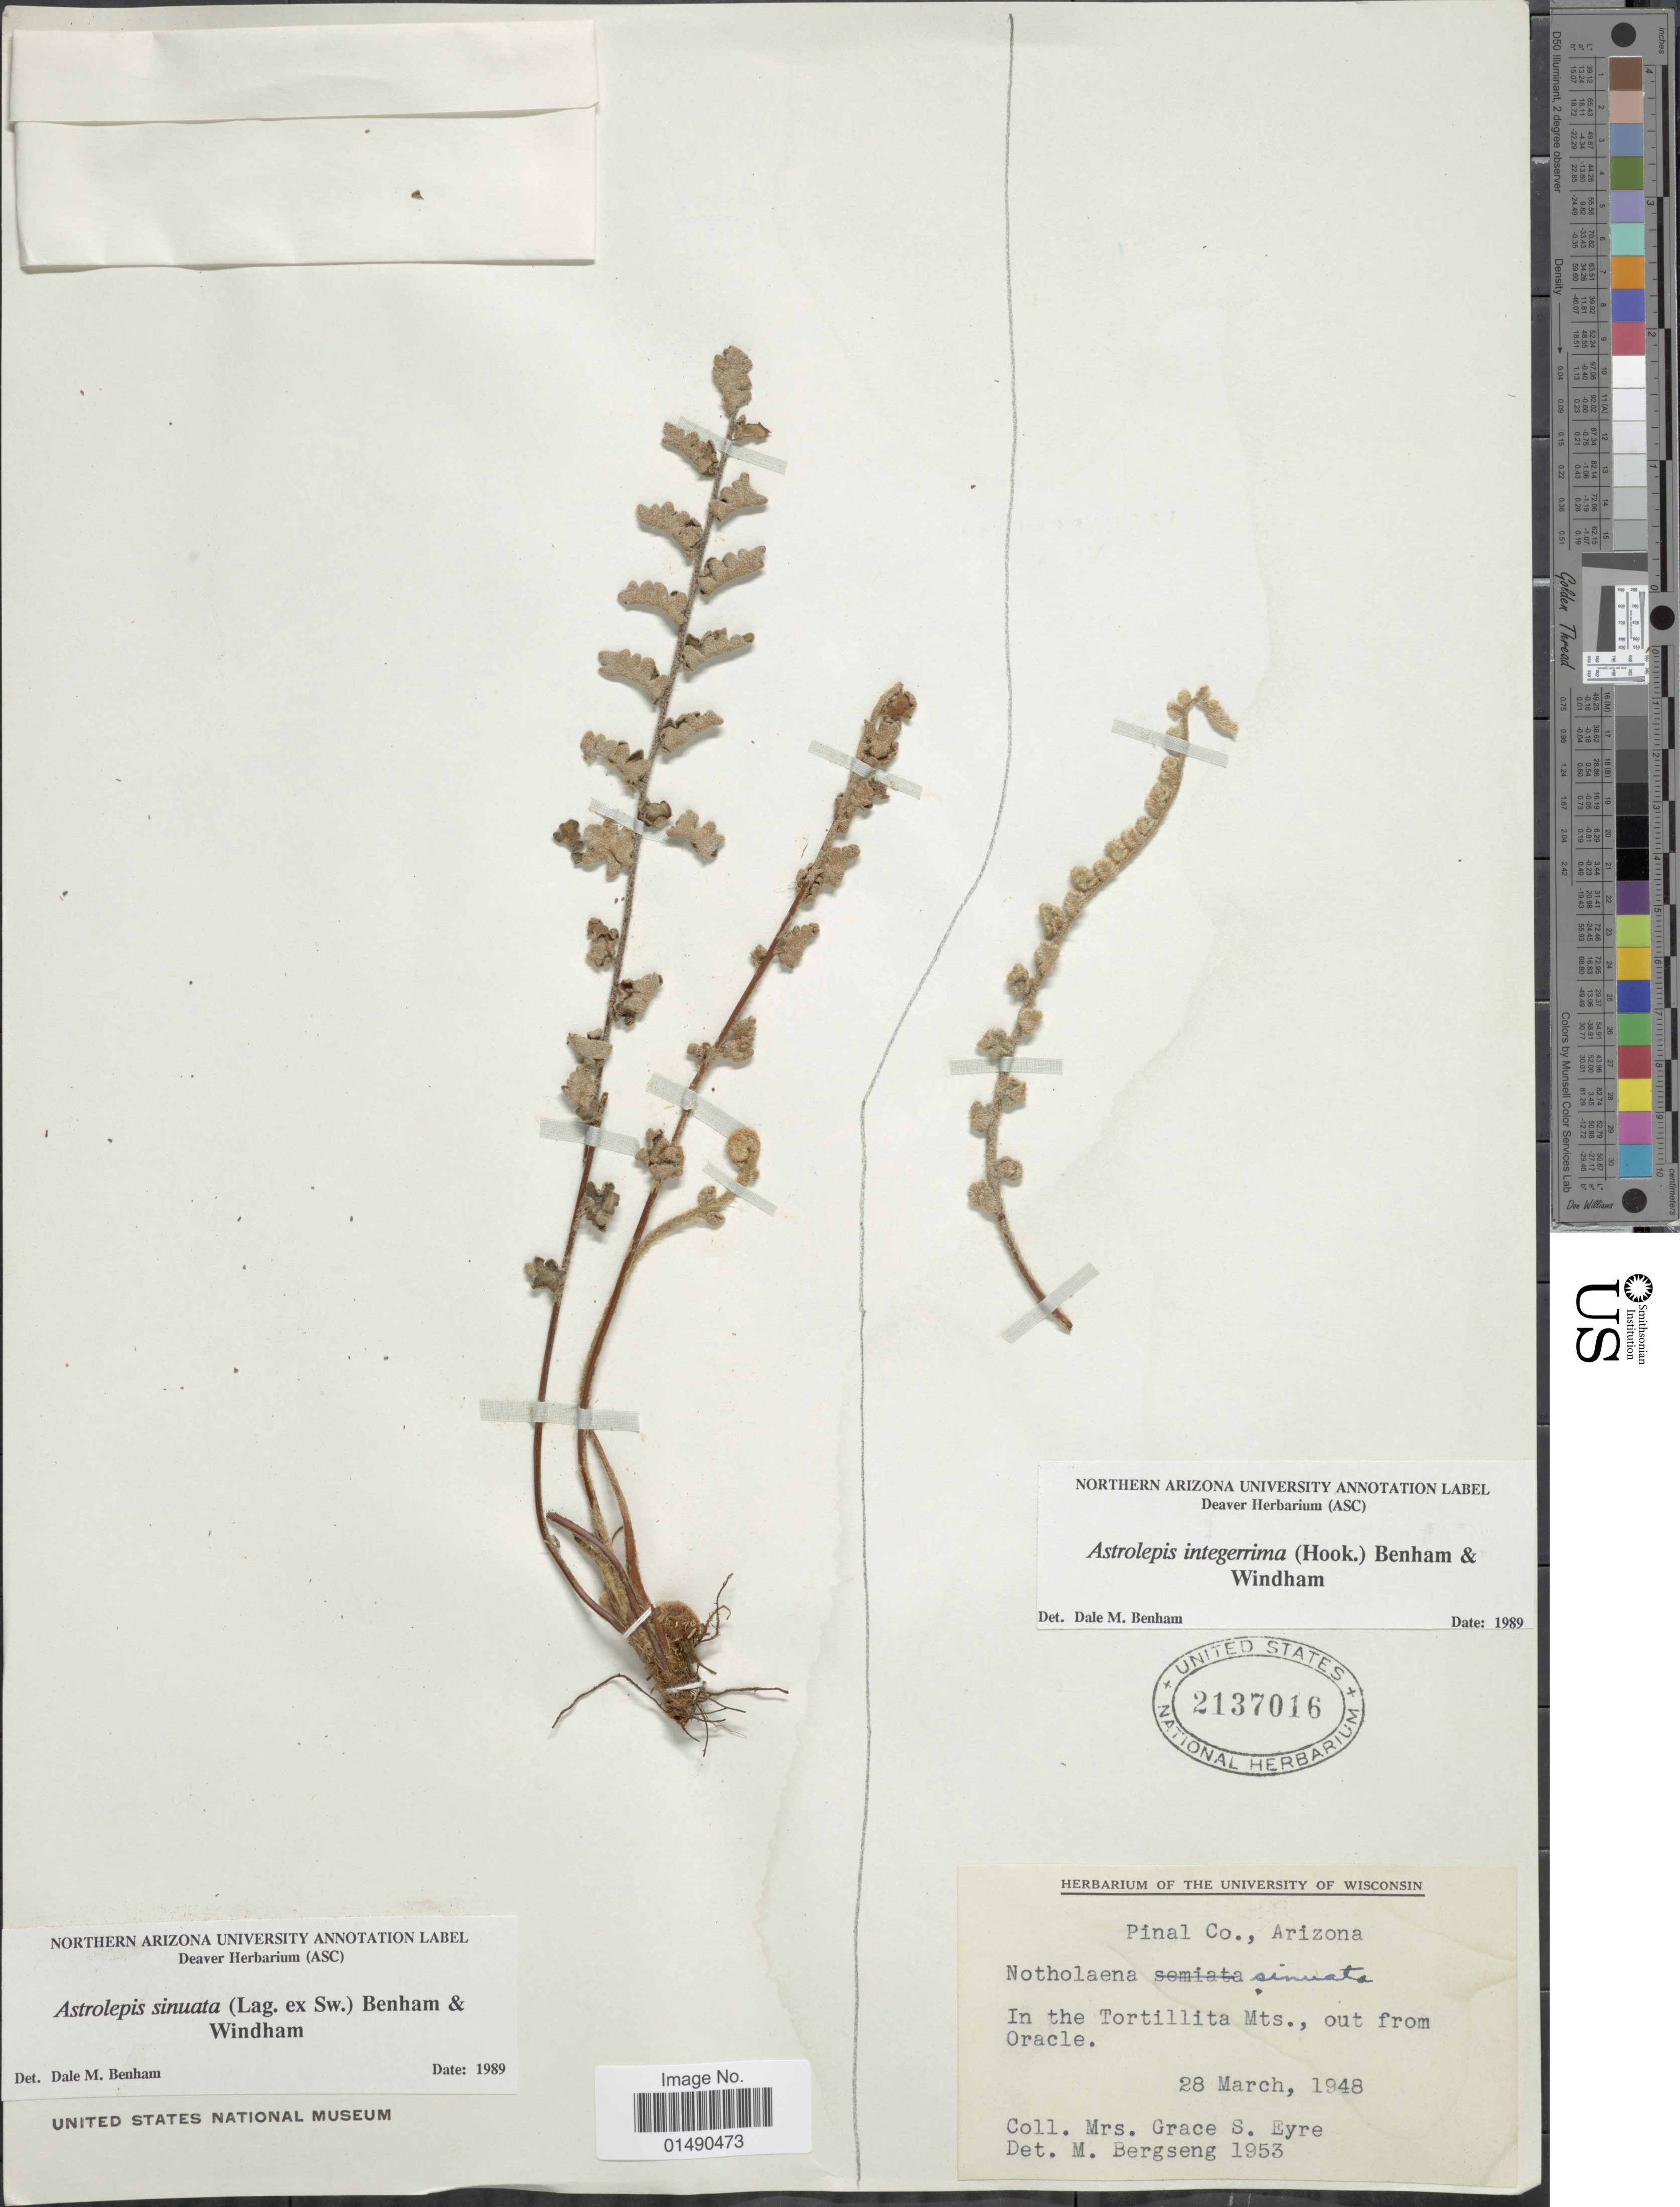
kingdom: Plantae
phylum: Tracheophyta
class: Polypodiopsida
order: Polypodiales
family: Pteridaceae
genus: Astrolepis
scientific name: Astrolepis integerrima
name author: (Hook.) D.M. Benham & Windham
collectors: G. Eyre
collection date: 1948-03-28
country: United States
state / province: Arizona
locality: Pinal Co., In the Mts., out from Oracle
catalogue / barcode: US 2137016